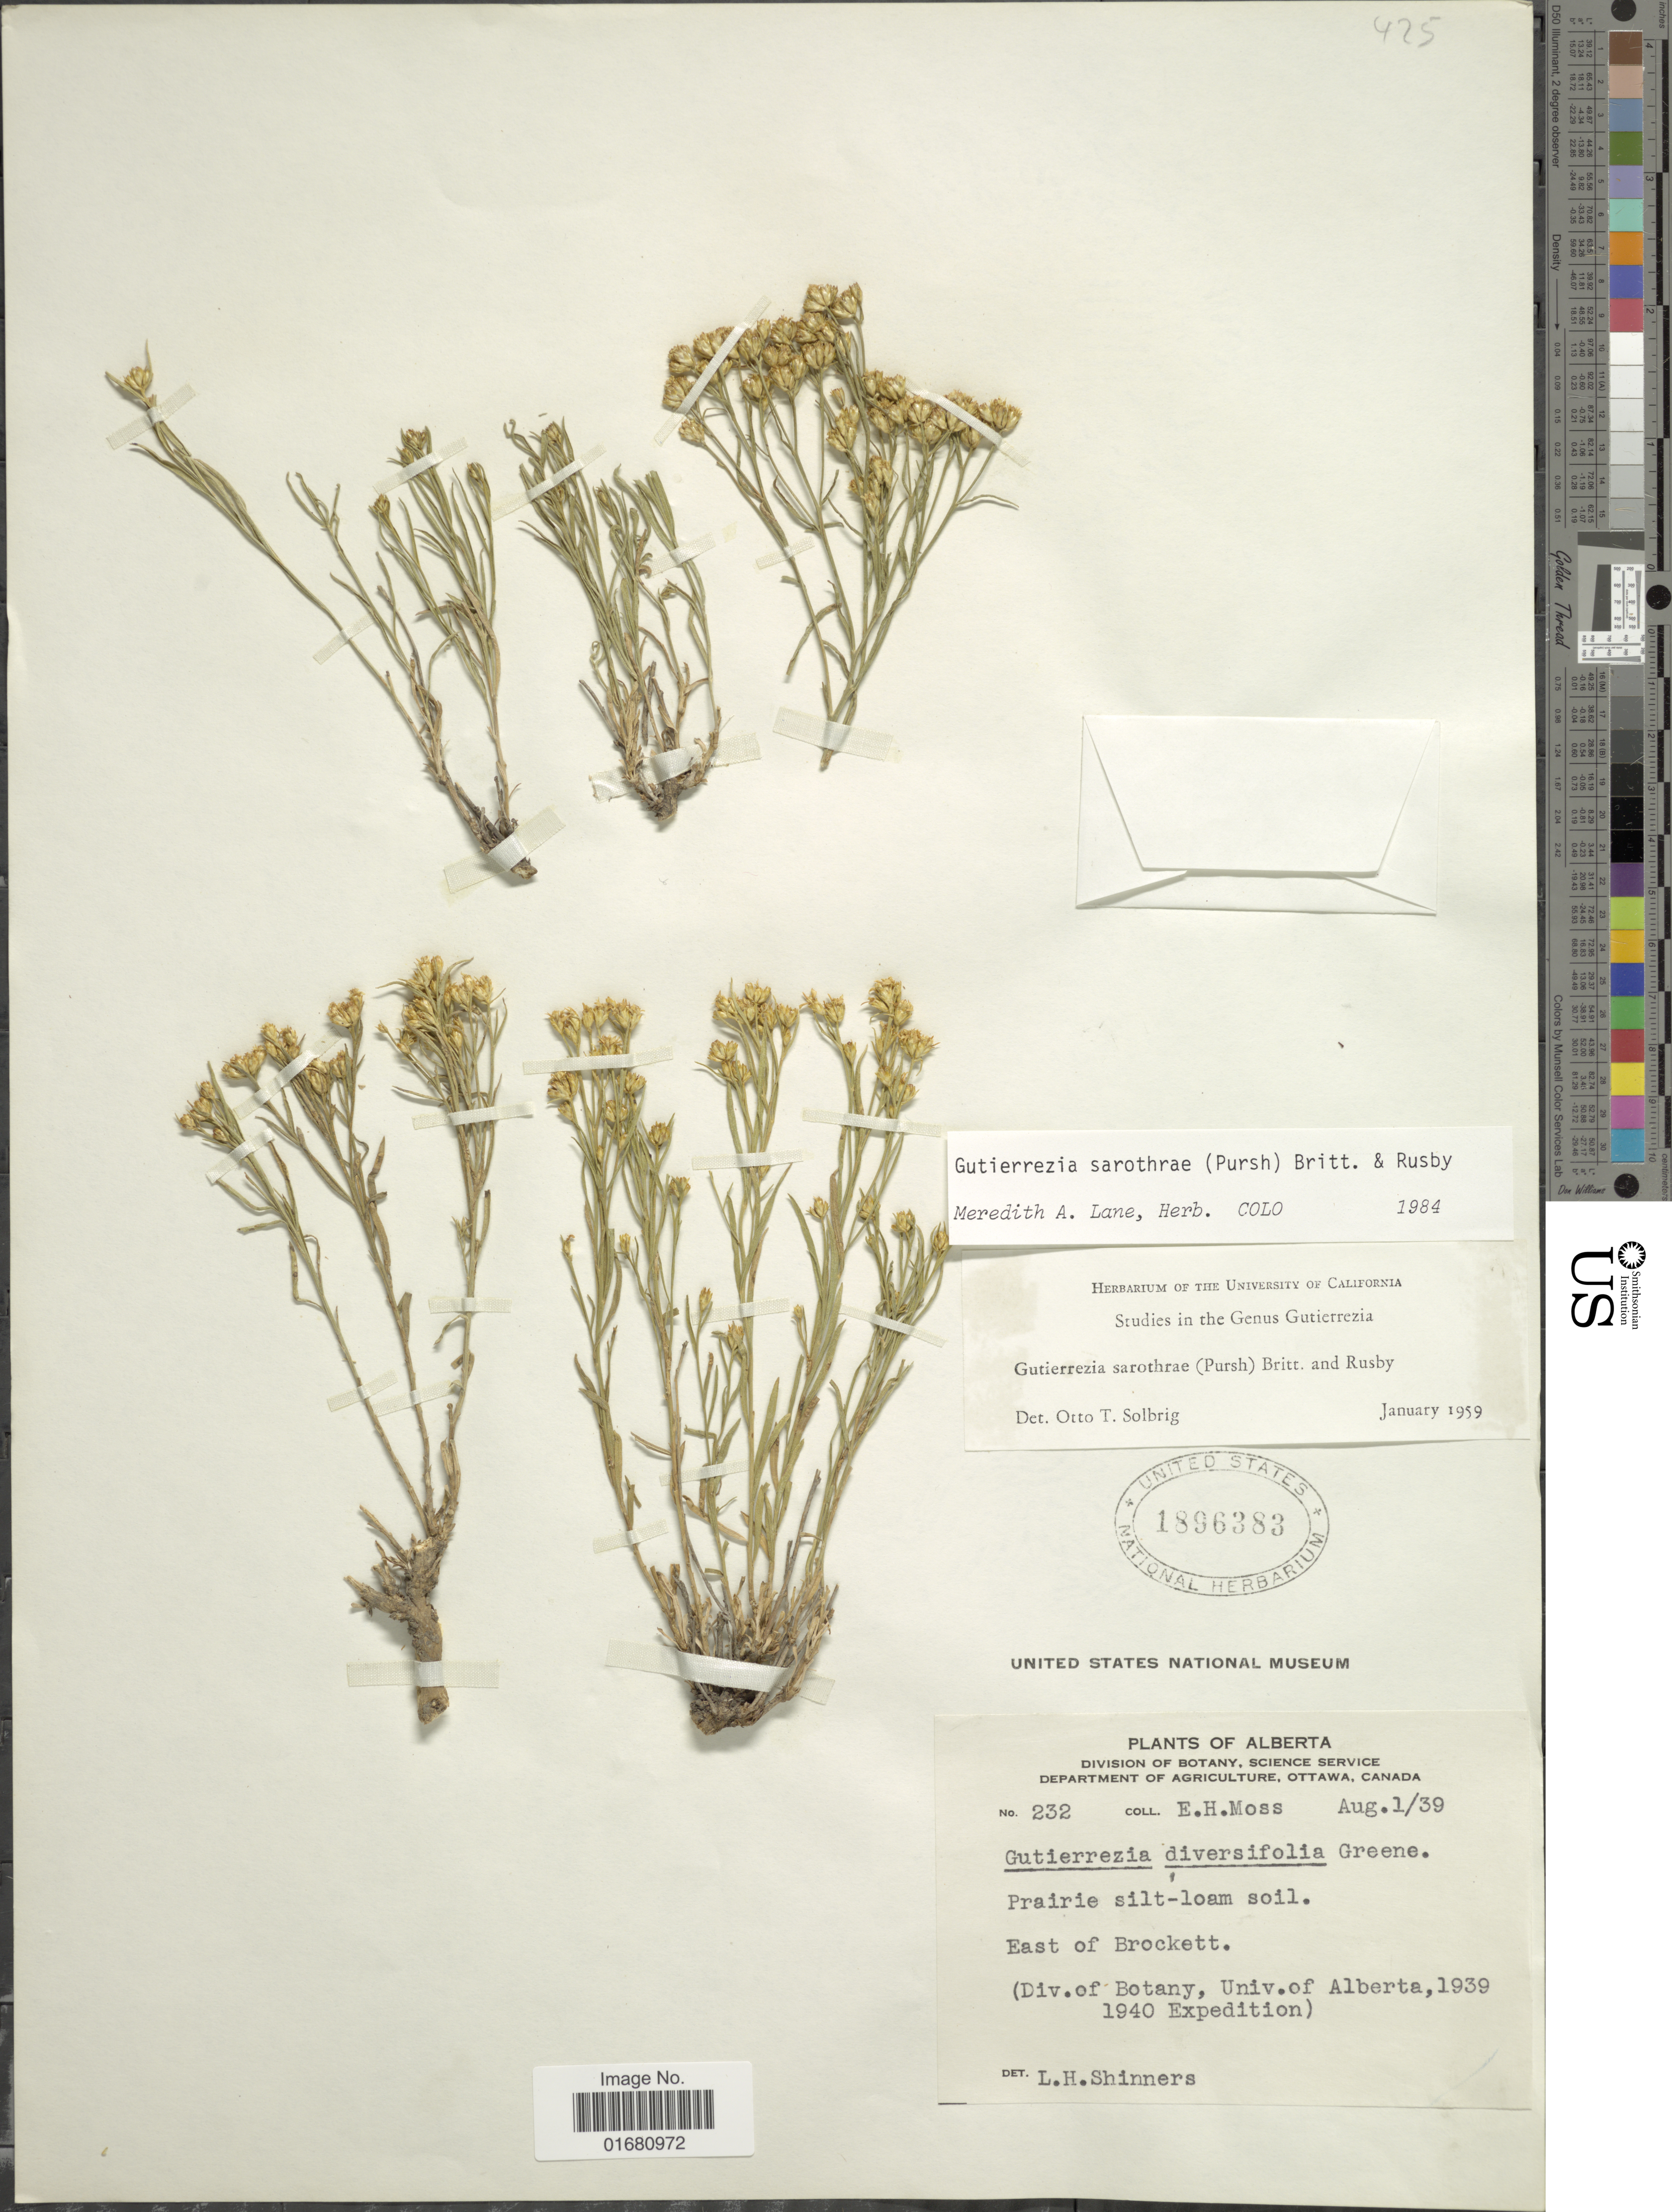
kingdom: Plantae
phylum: Tracheophyta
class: Magnoliopsida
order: Asterales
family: Asteraceae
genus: Gutierrezia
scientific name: Gutierrezia sarothrae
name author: (Pursh) Britton & Rusby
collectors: E. Moss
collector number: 232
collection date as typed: Transcribed d/m/y: 1/8/39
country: Canada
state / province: Alberta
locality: East of Brockett, Prairie silt-loam soil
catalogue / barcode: US 1896383